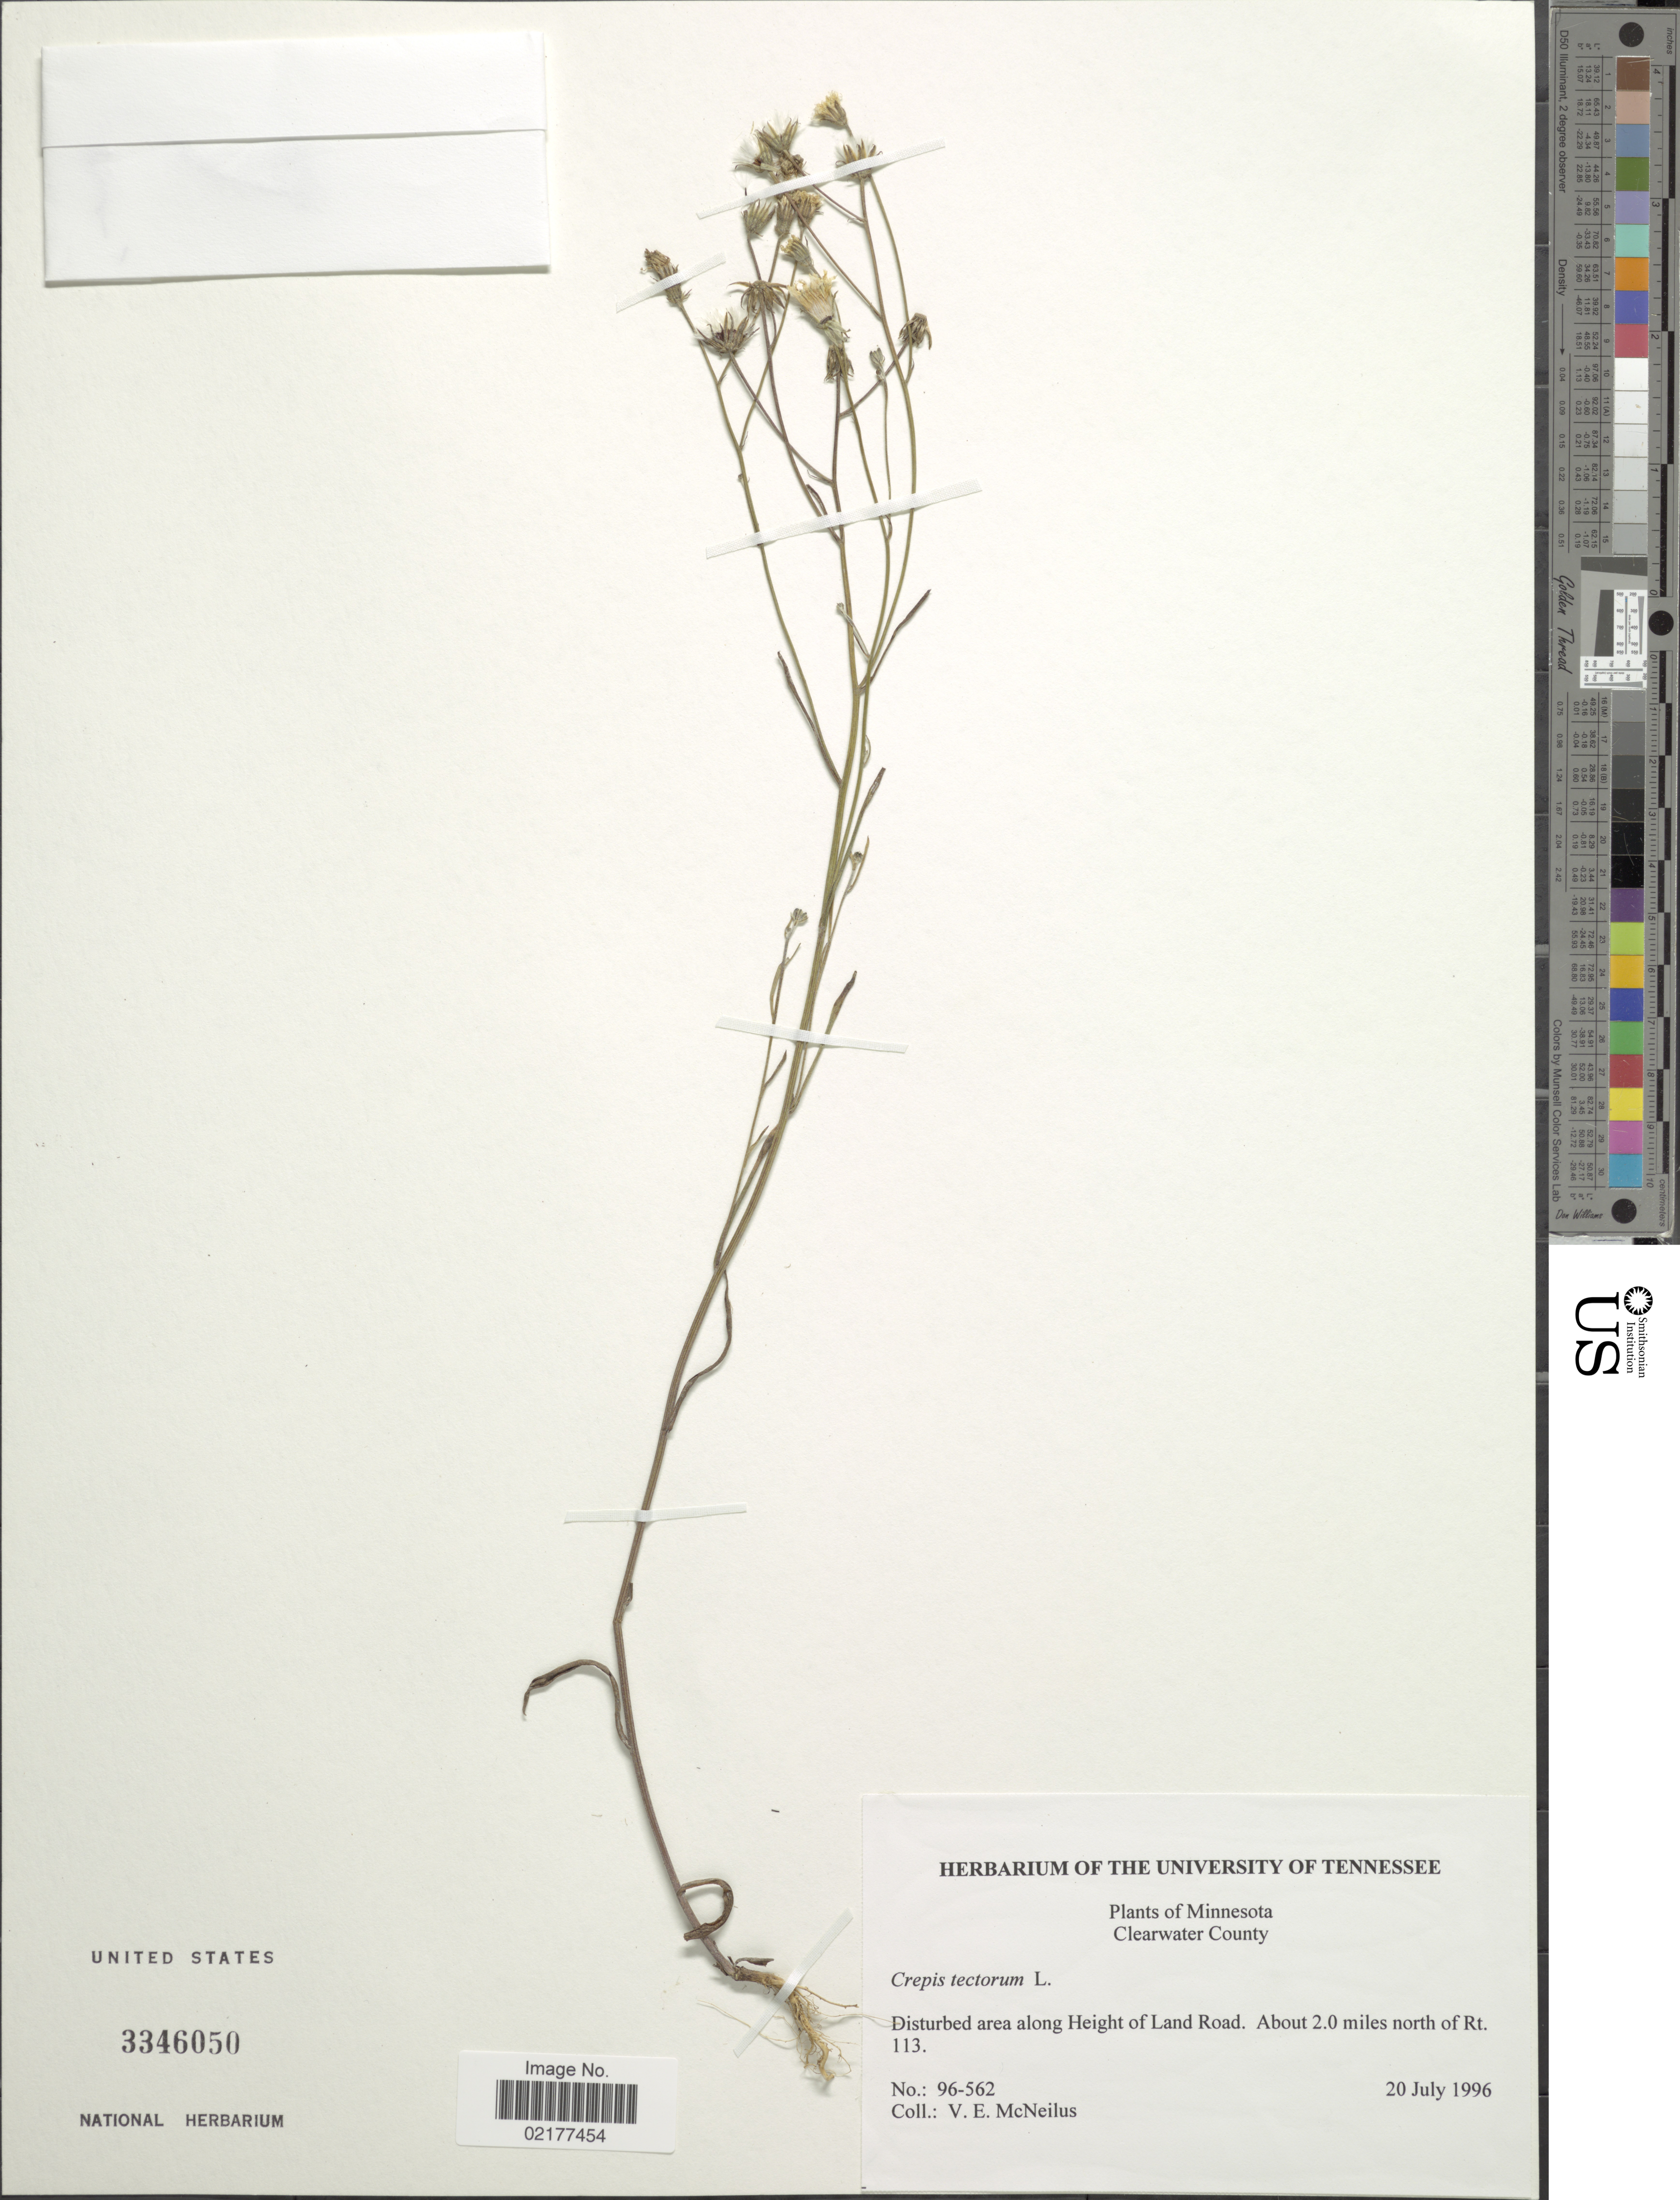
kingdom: Plantae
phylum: Tracheophyta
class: Magnoliopsida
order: Asterales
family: Asteraceae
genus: Crepis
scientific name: Crepis tectorum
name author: L.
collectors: V. Mcneilus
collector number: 95-562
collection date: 1996-07-20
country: United States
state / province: Minnesota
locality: Clearwater County. along Height of Land Road. About 2.0 miles north of Rt. 113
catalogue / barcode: US 3346050